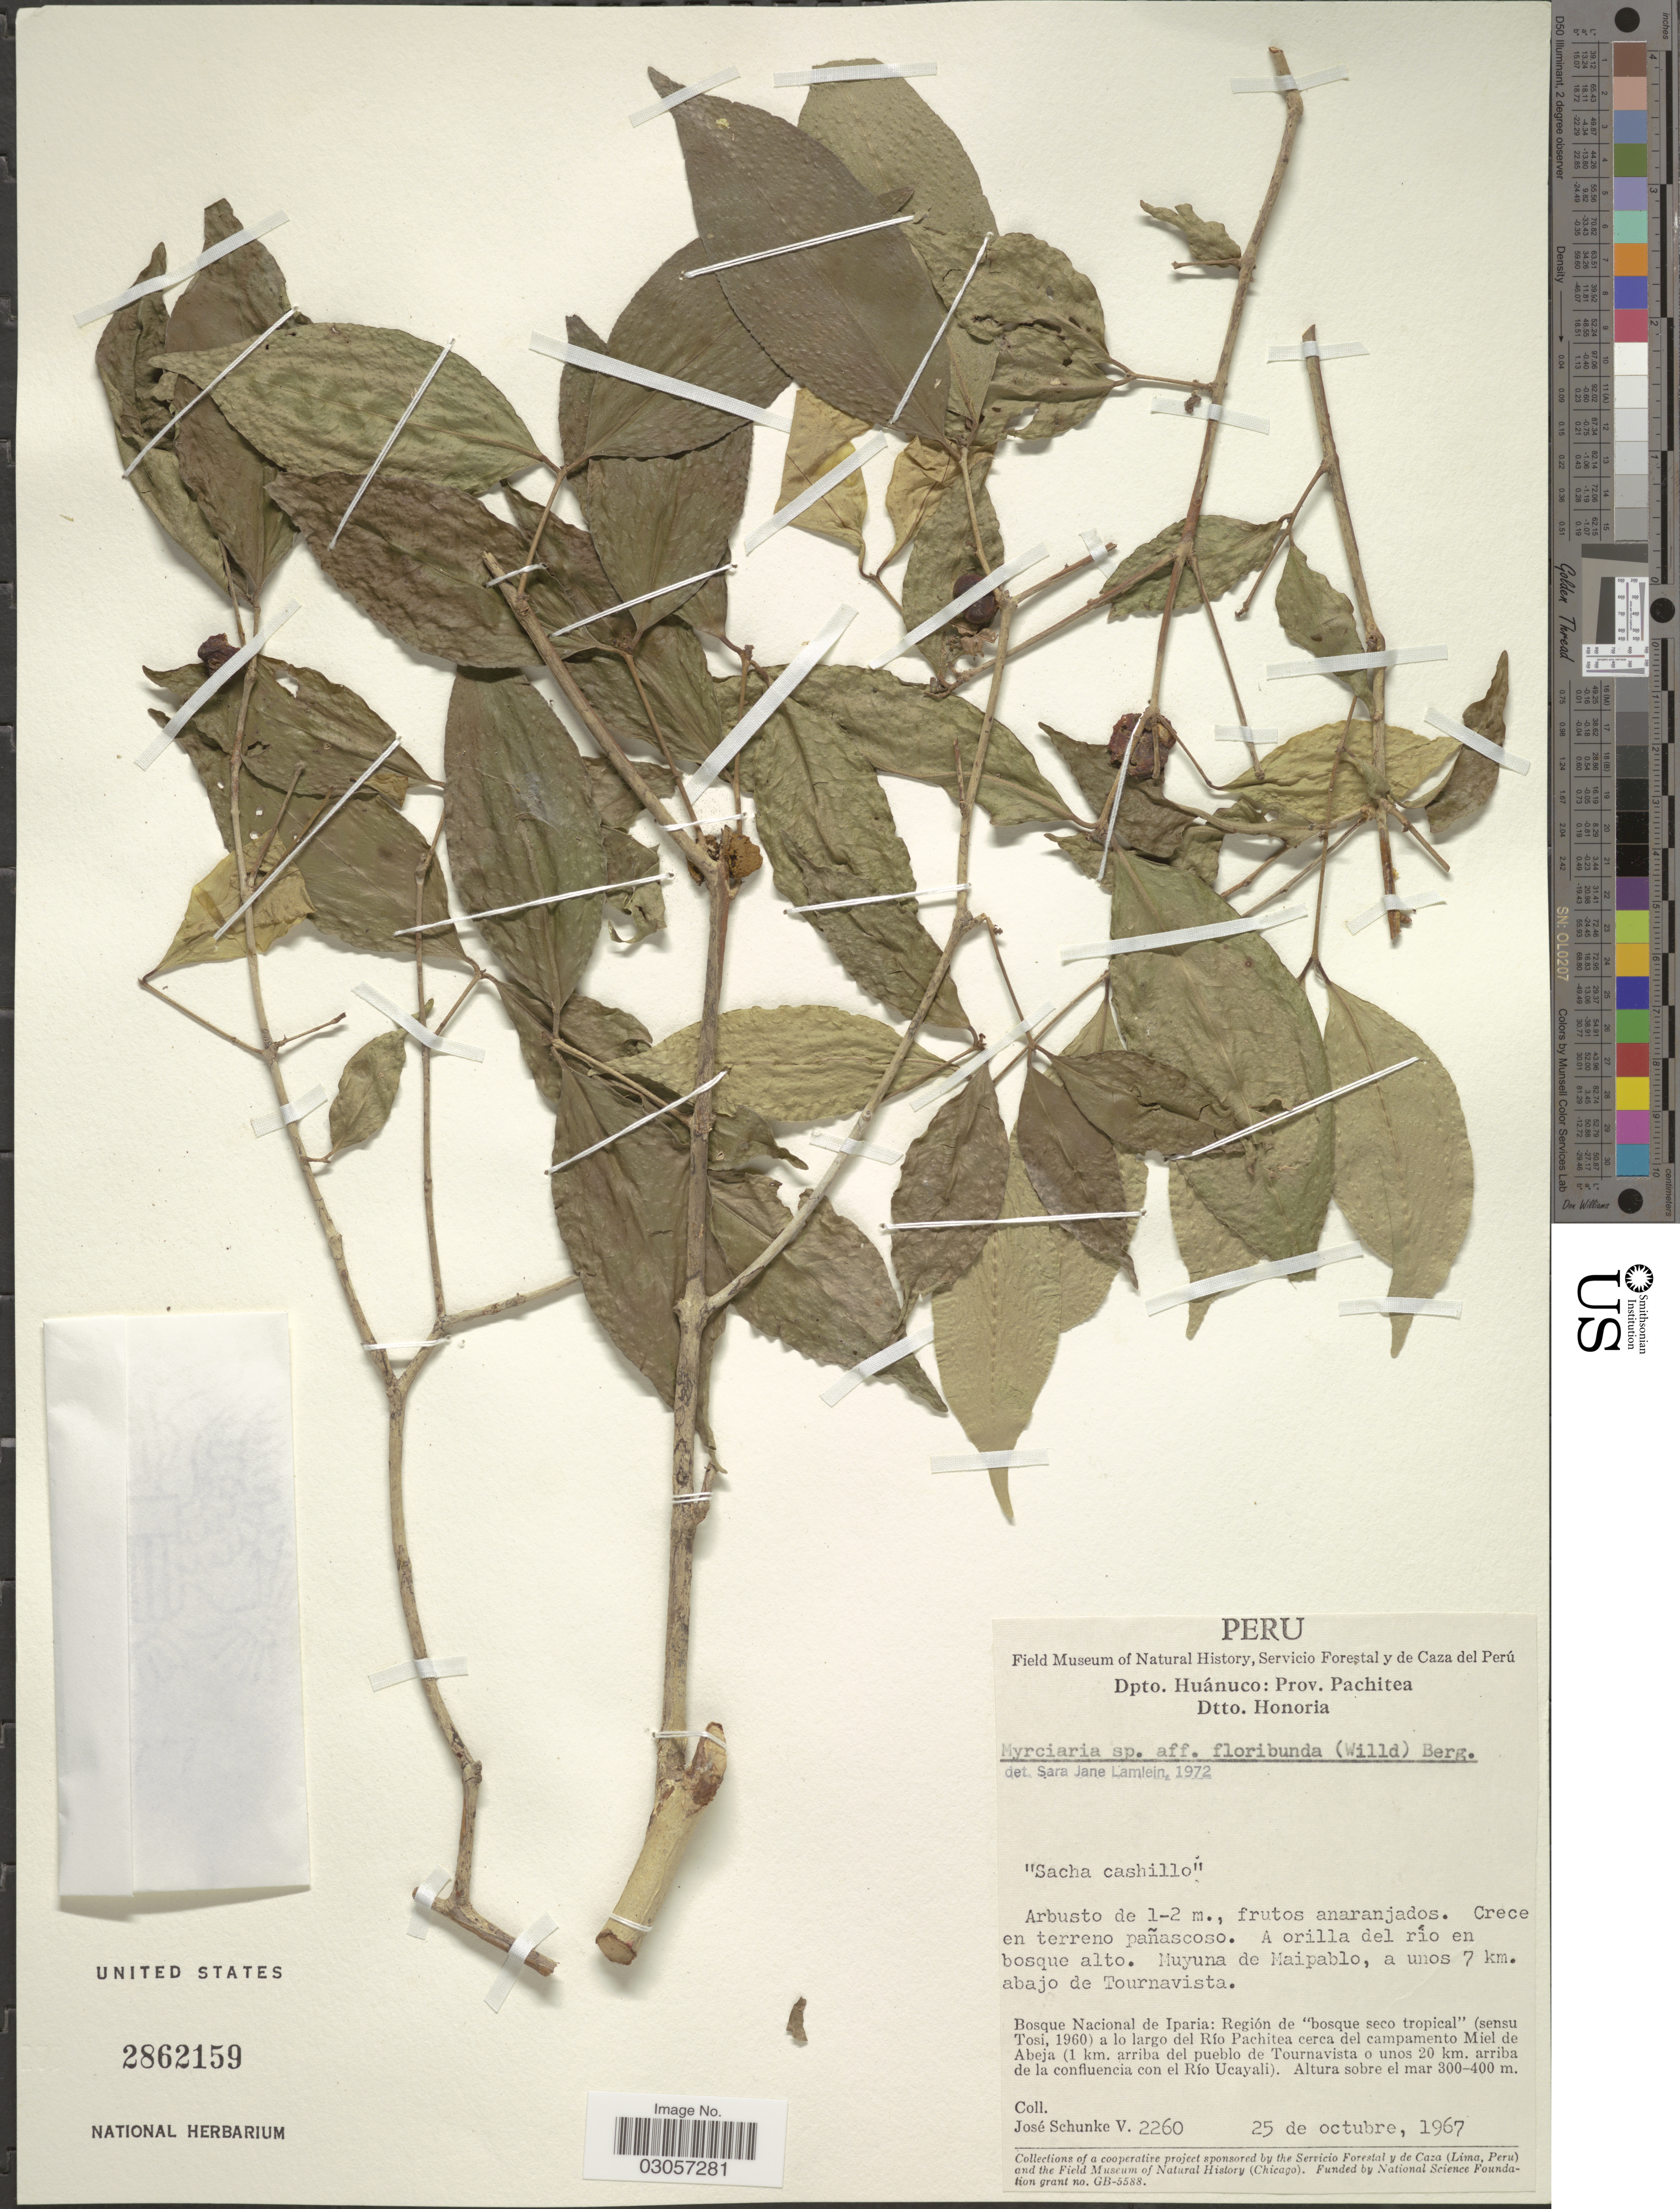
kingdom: Plantae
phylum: Tracheophyta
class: Magnoliopsida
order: Myrtales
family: Myrtaceae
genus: Myrciaria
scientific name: Myrciaria sp.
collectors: J. Schunke Vigo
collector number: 2260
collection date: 1967-10-25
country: Peru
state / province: Huánuco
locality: Dpto. Huánuco: Prov. Pachitea, Dtto. Honoria, Muyuna de Maipabo, a unos 7 km, abajo de Tournavista, Bosque Nacional de Iparia: Región de "bosque seco tropical" (sensu Tosi, 1960) a lo largo del Río Pachitea cerca del campamento Miel de Abeja (1 km. arriba del pueblo de Tournavista o unos 20 km. arriba de la confluencia con el Río Ucayali).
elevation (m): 300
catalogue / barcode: US 2862159